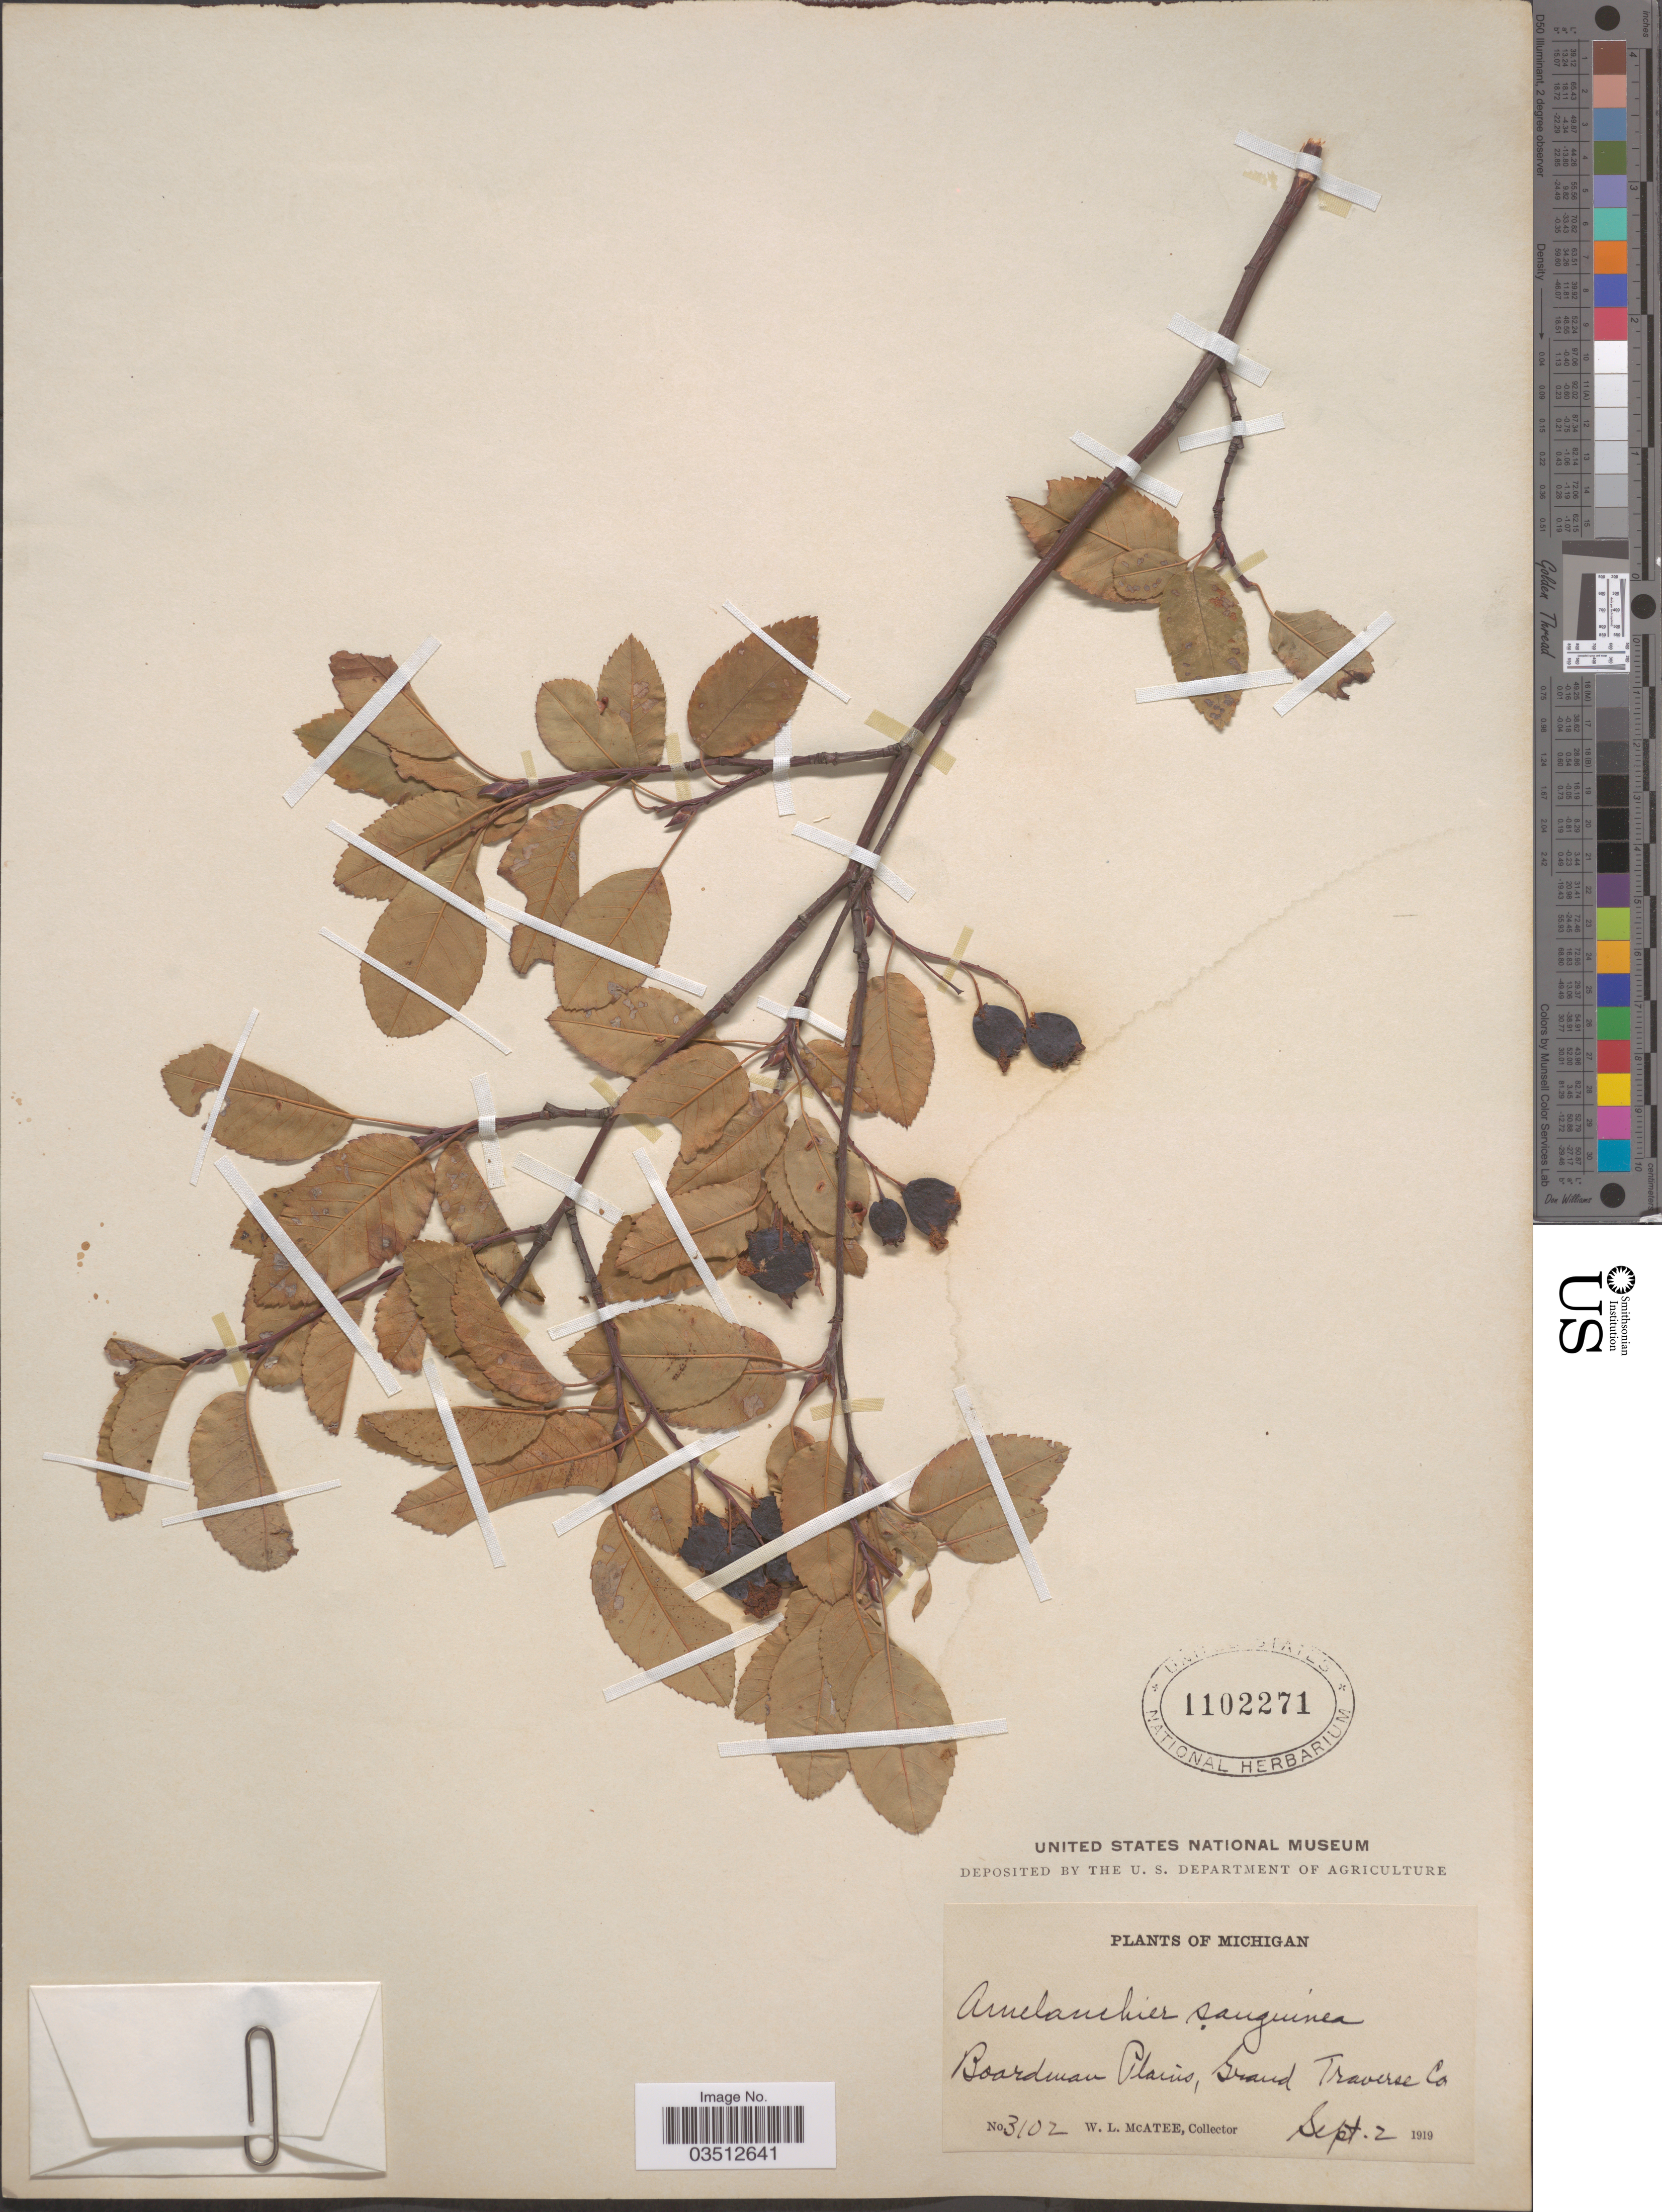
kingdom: Plantae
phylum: Tracheophyta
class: Magnoliopsida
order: Rosales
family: Rosaceae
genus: Amelanchier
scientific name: Amelanchier sanguinea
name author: (Pursh) DC.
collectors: W. McAtee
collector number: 3102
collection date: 1919-09-02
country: United States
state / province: Michigan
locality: Boardman Plains, Grand Traverse Co.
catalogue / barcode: US 1102271